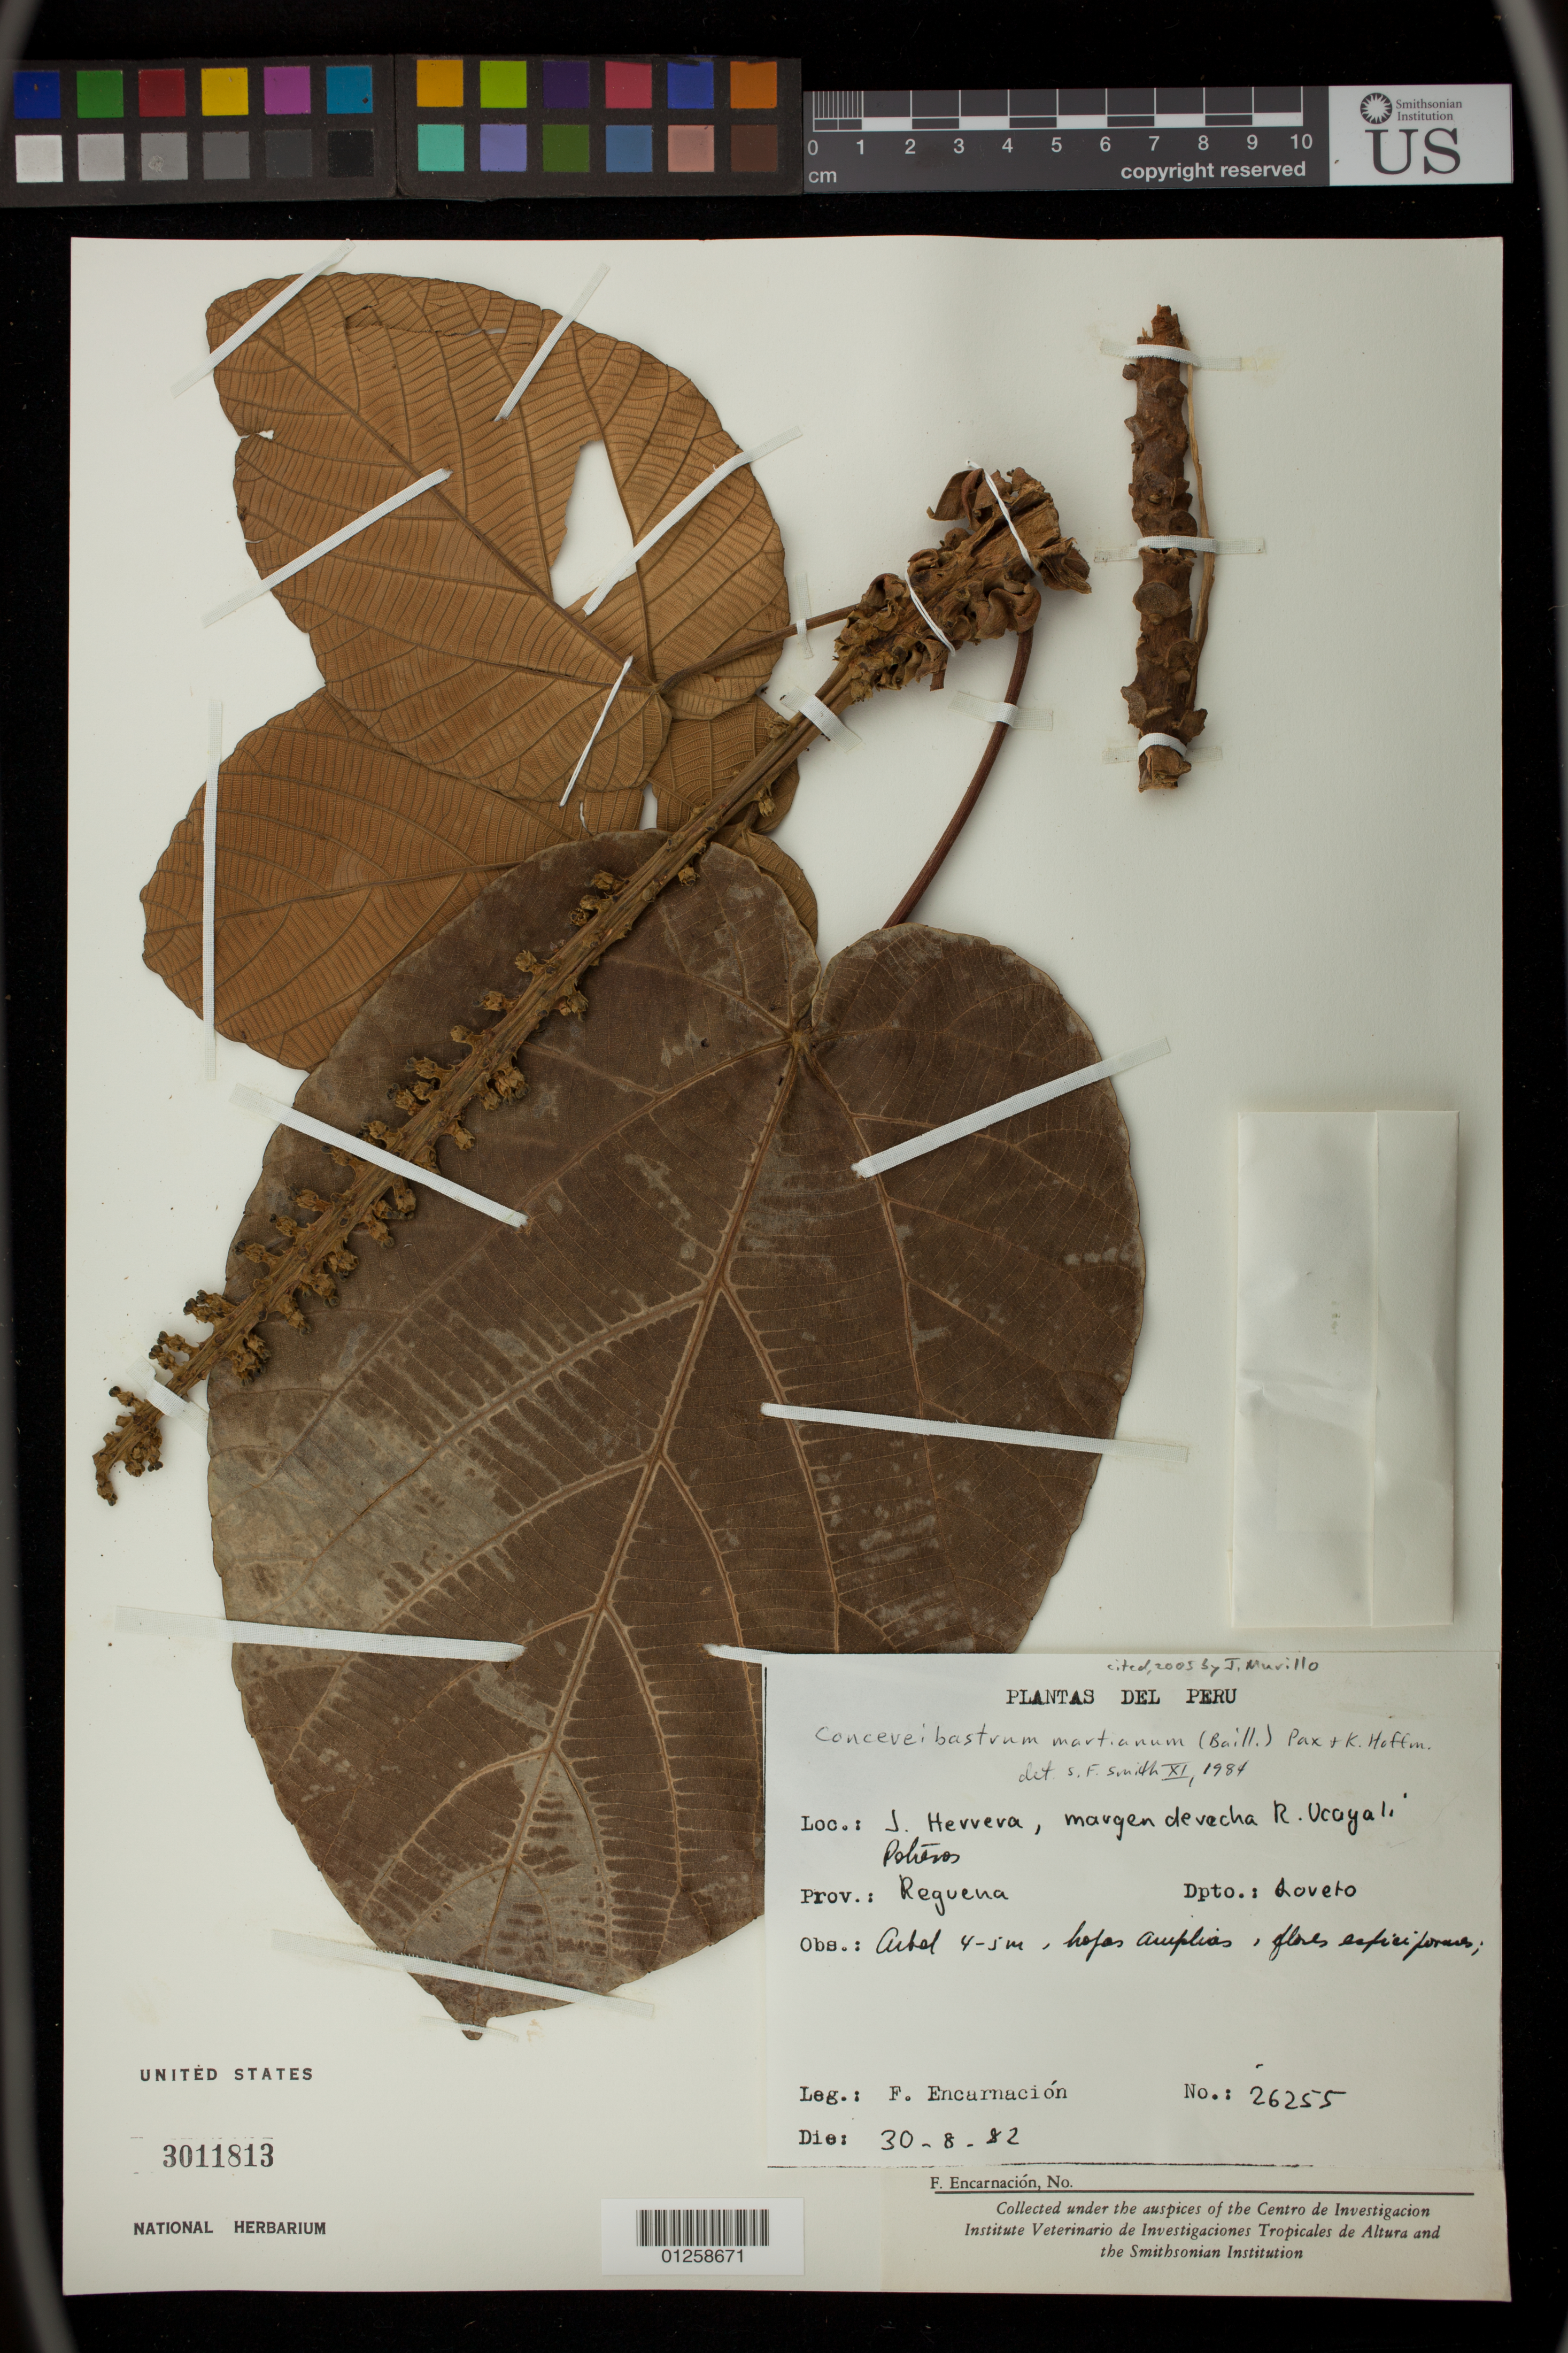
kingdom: Plantae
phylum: Tracheophyta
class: Magnoliopsida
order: Malpighiales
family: Euphorbiaceae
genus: Conceveiba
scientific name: Conceveiba martiana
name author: Baill.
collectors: F. Encarnación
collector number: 26255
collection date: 1982-08-30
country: Peru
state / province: Loreto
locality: J. Herrera, margen devecha R. Vcayali Peheros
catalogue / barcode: US 3011813